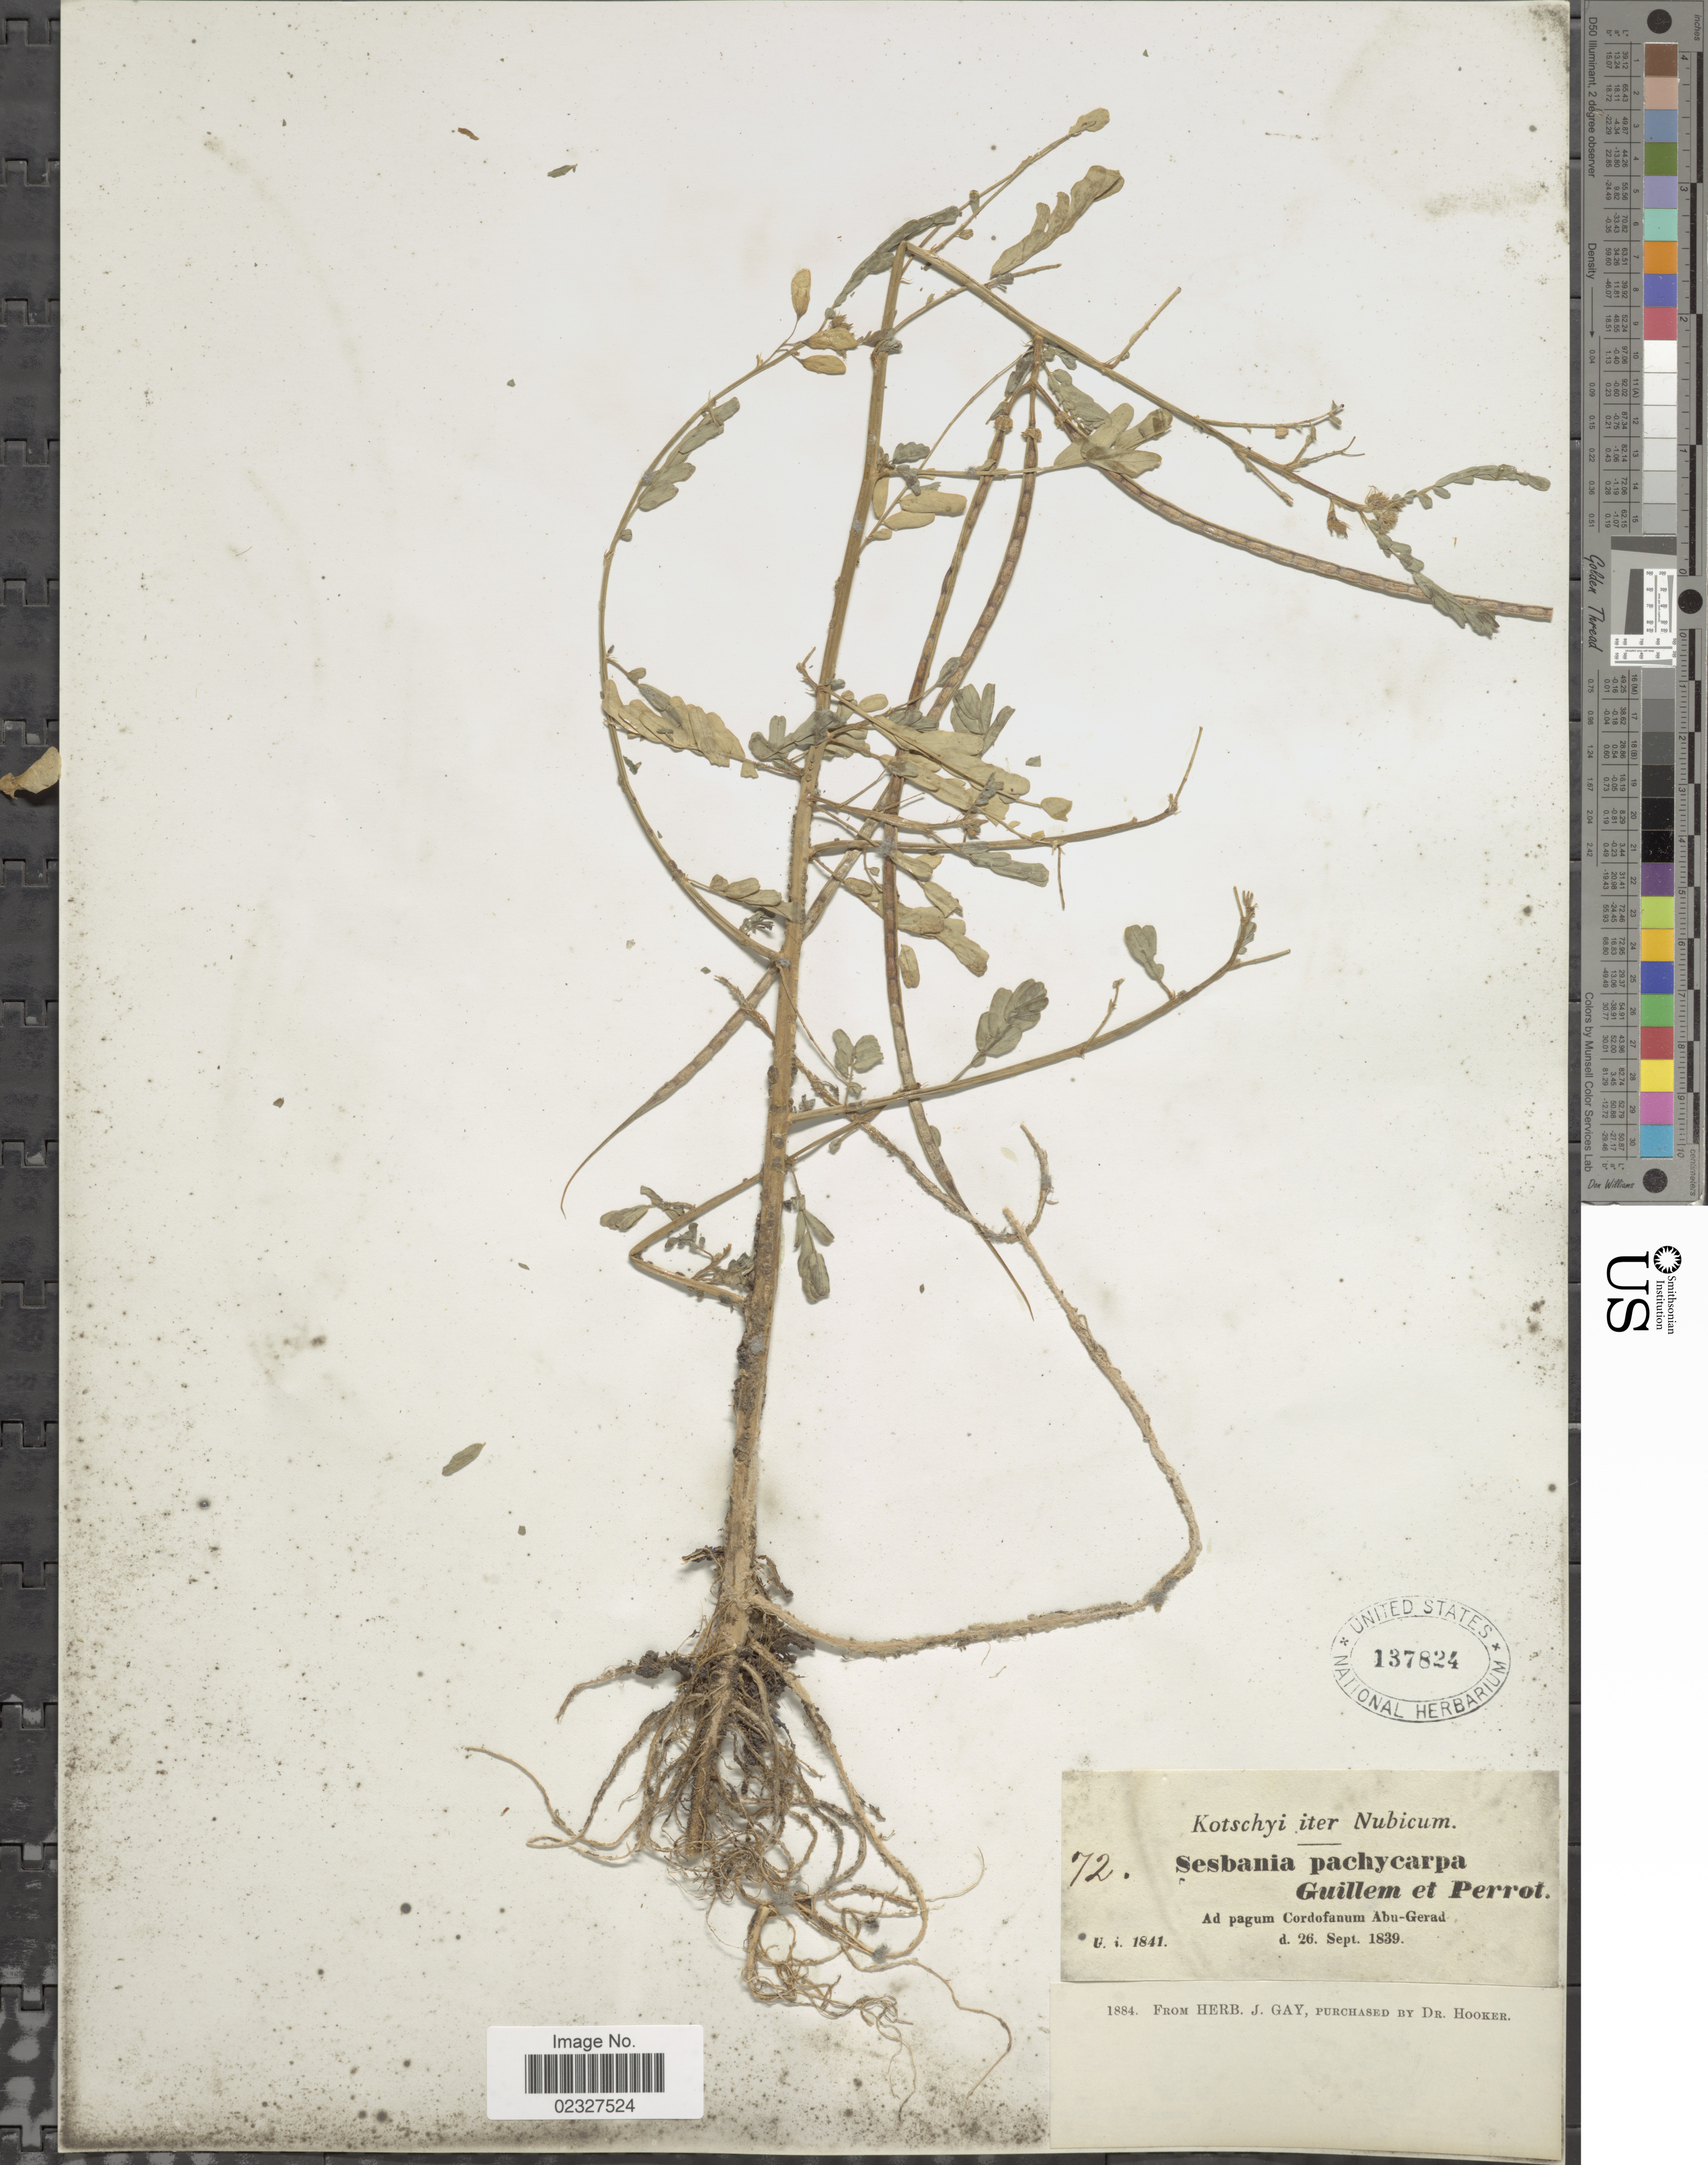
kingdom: Plantae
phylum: Tracheophyta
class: Magnoliopsida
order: Fabales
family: Fabaceae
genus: Sesbania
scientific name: Sesbania pachycarpa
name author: DC.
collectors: -. Kotschyi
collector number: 72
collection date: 1839-09-26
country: Sudan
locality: Iter Nubicum, ad pagum Cordofanum Abu-Gerad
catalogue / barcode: US 137824